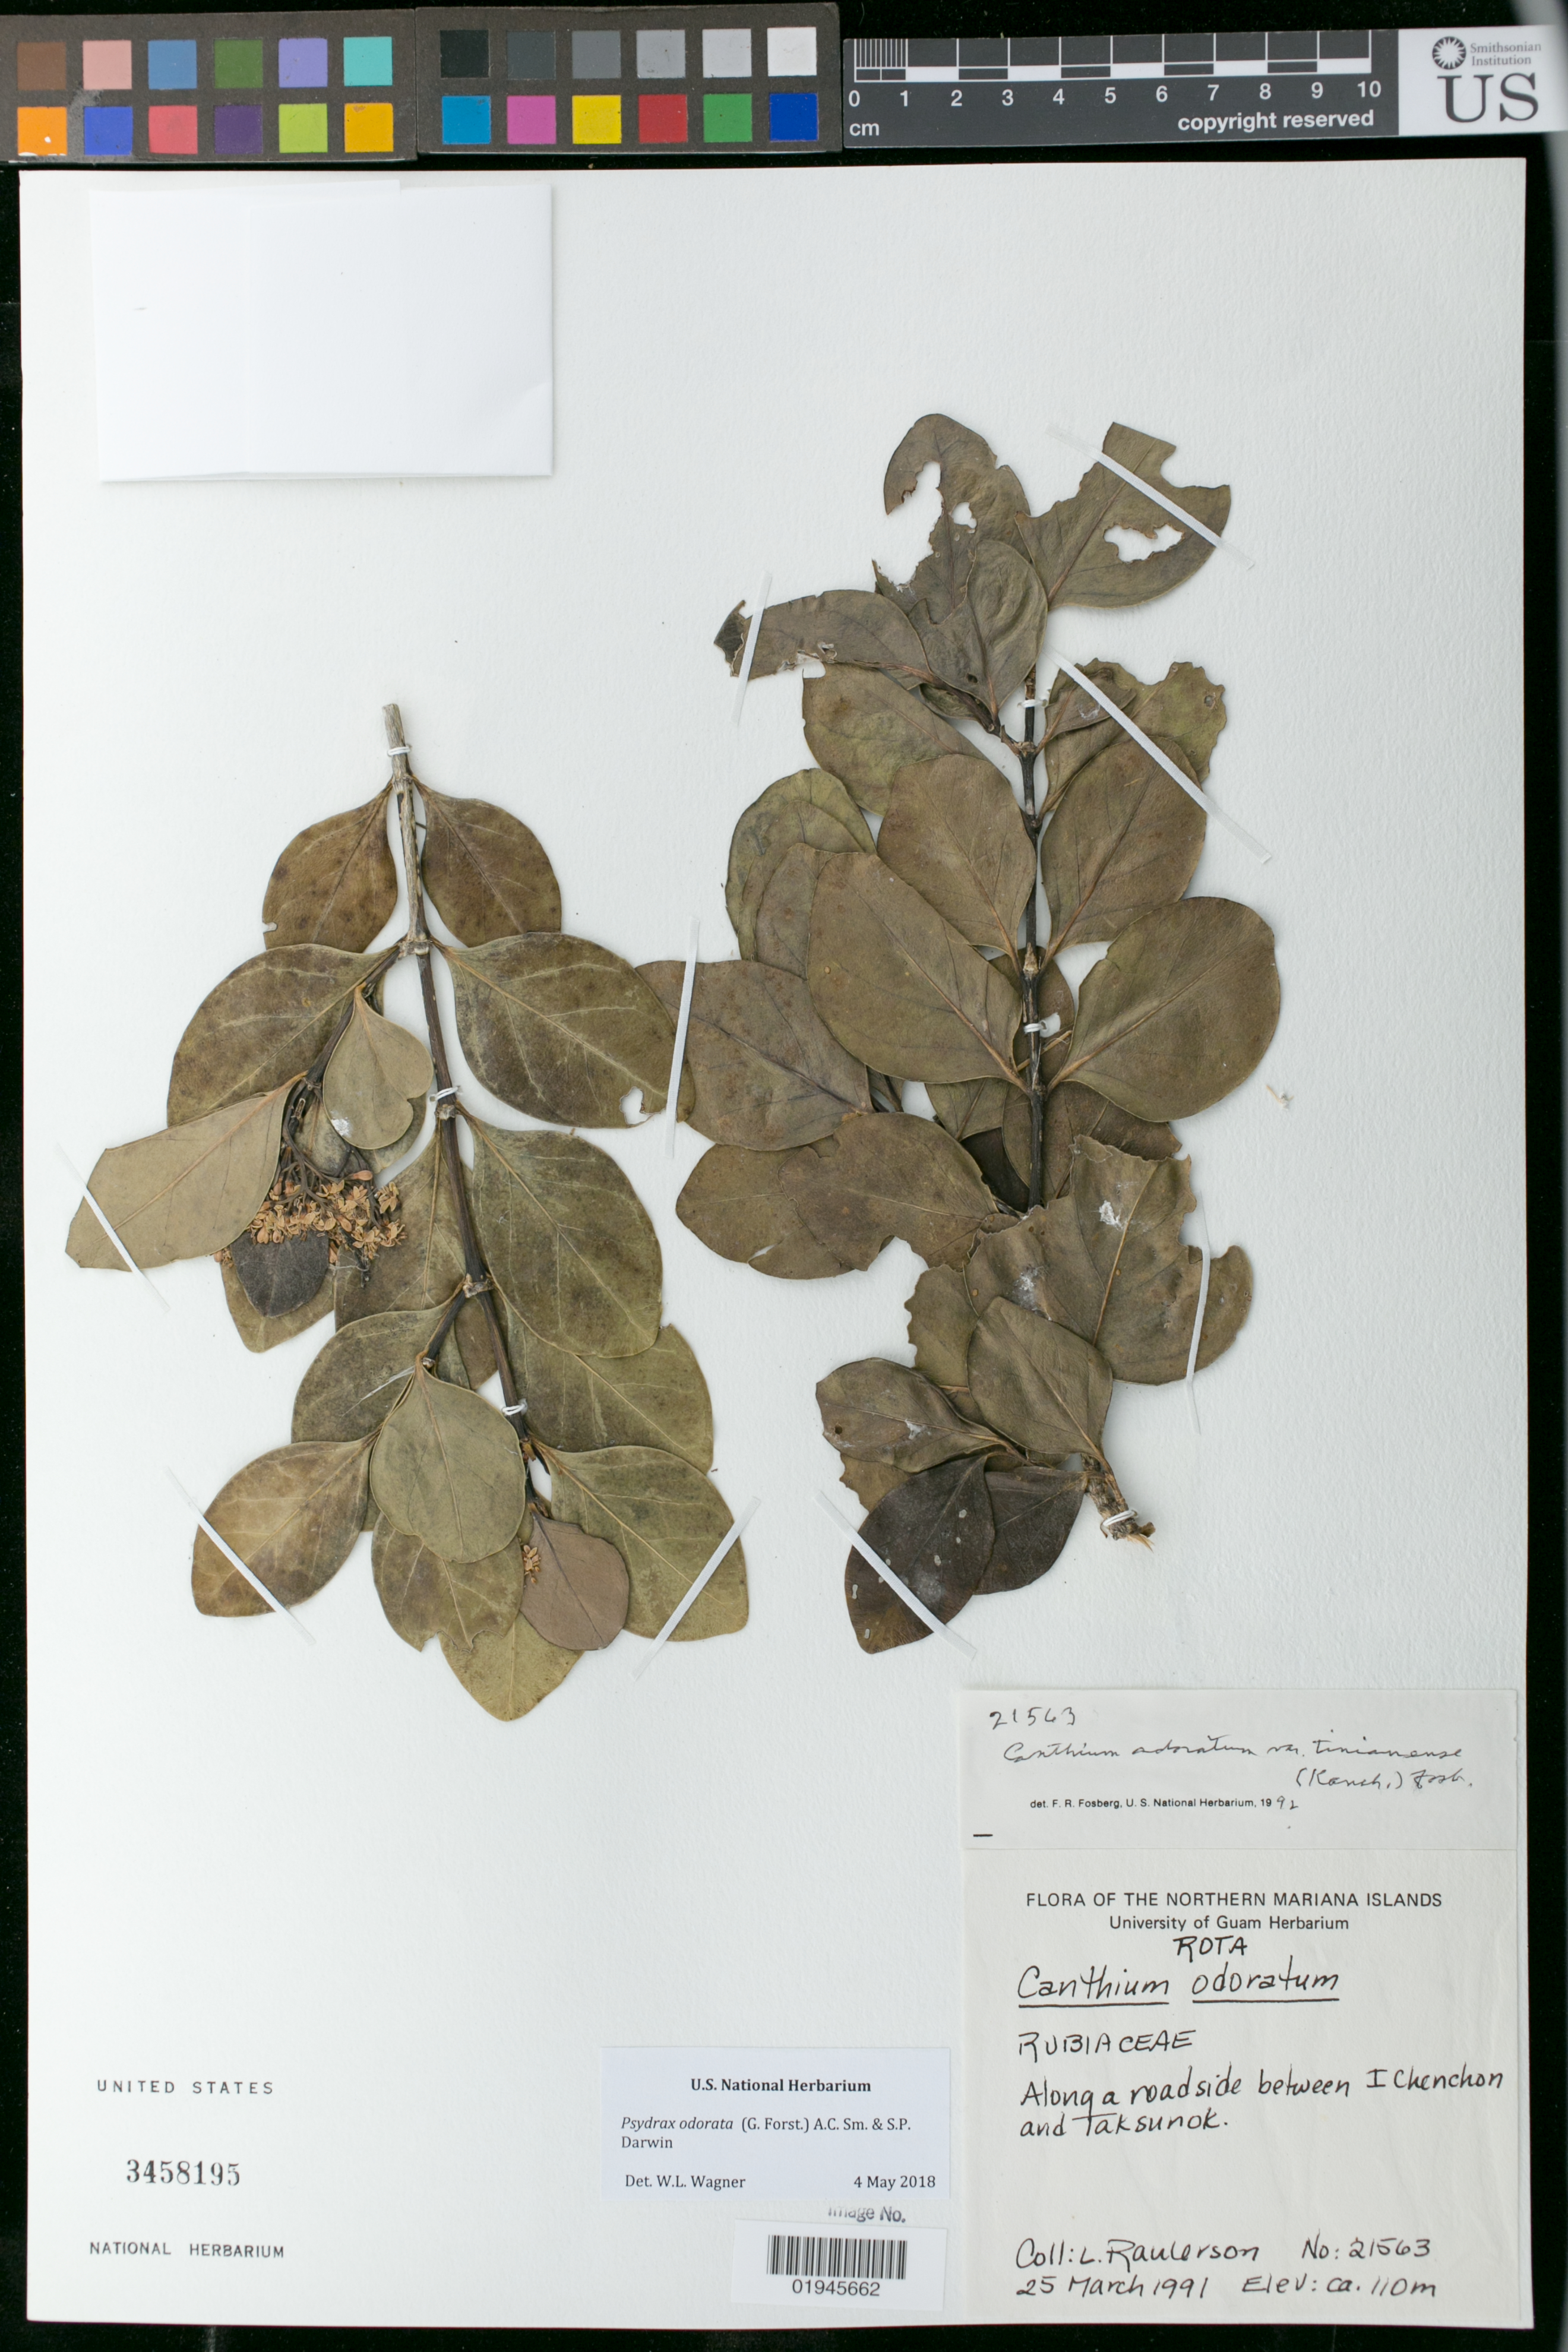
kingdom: Plantae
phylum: Tracheophyta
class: Magnoliopsida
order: Gentianales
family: Rubiaceae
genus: Psydrax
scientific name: Psydrax odorata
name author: (G. Forst.) A.C. Sm. & S.P. Darwin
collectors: L. Raulerson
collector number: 21563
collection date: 1991-03-25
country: Northern Mariana Islands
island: Rota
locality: Rota, along a roadside between Ichenchon and Taksunok.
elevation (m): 110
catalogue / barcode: US 3458195